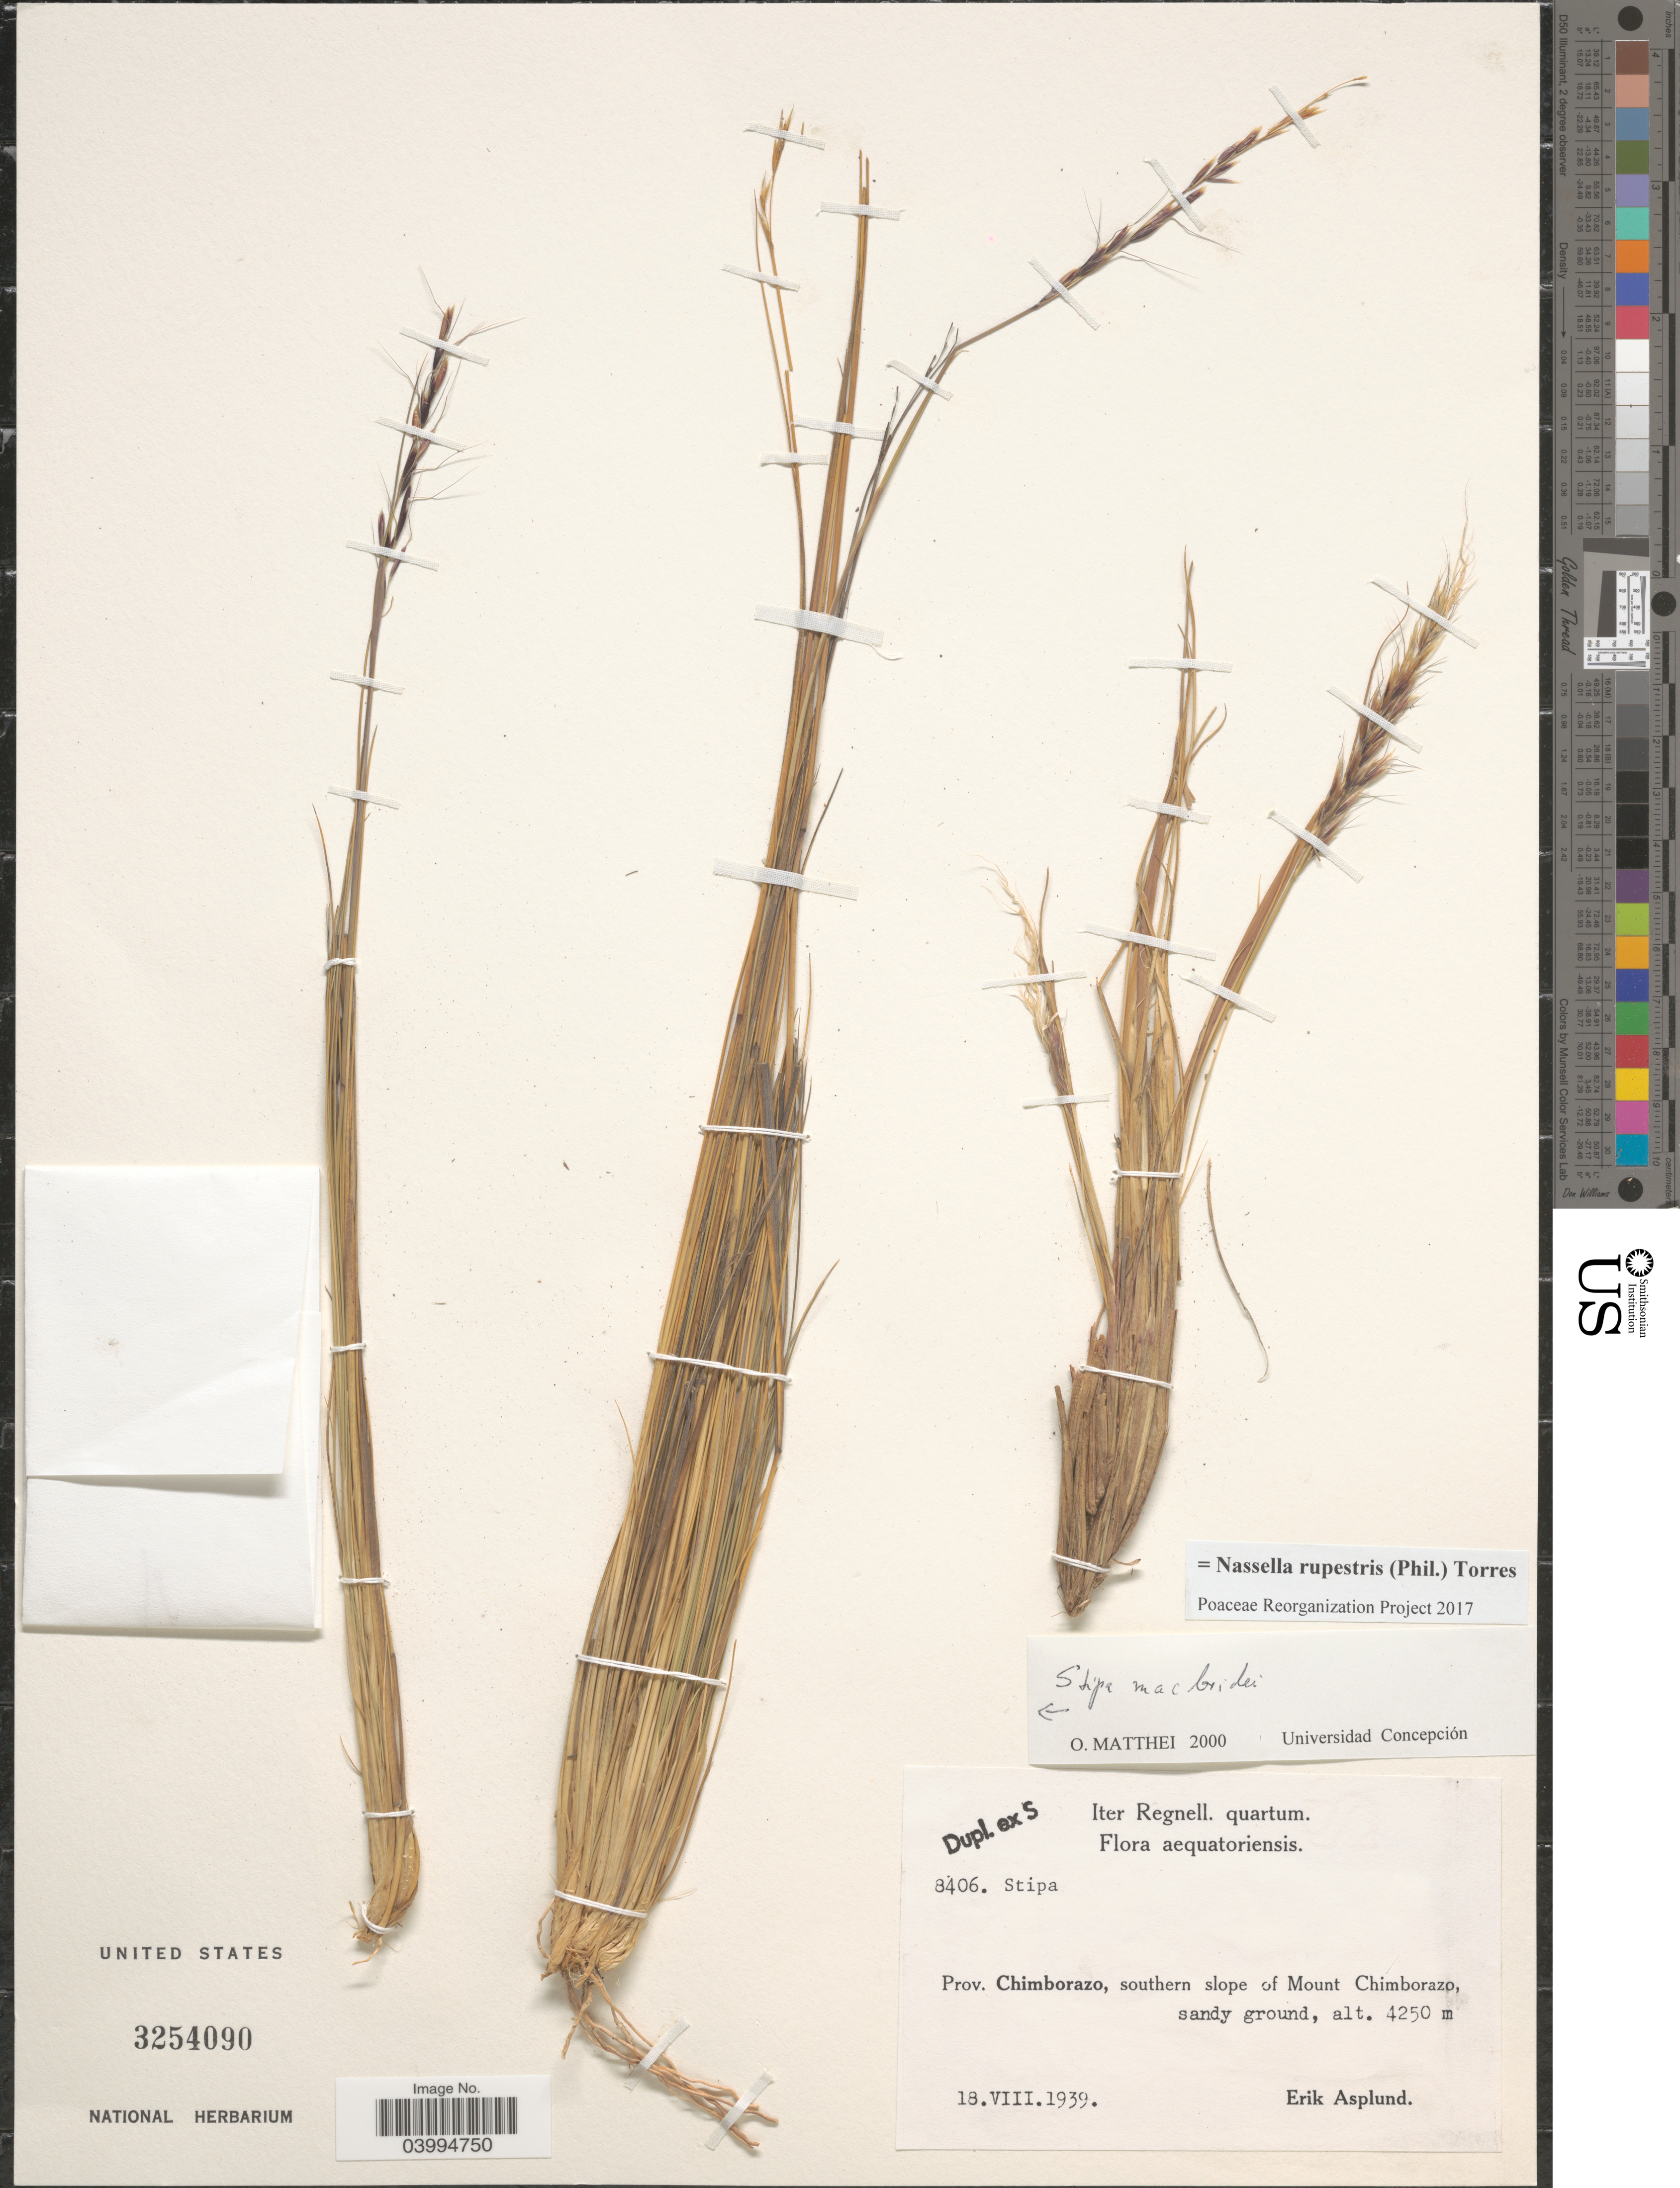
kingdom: Plantae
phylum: Tracheophyta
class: Liliopsida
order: Poales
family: Poaceae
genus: Nassella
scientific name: Nassella rupestris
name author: (Phil.) A.M. Torres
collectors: E. Asplund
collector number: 8406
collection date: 1939-08-18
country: Ecuador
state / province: Chimborazo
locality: Southern slope of Mount Chimborazo.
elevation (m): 4250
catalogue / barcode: US 3254090